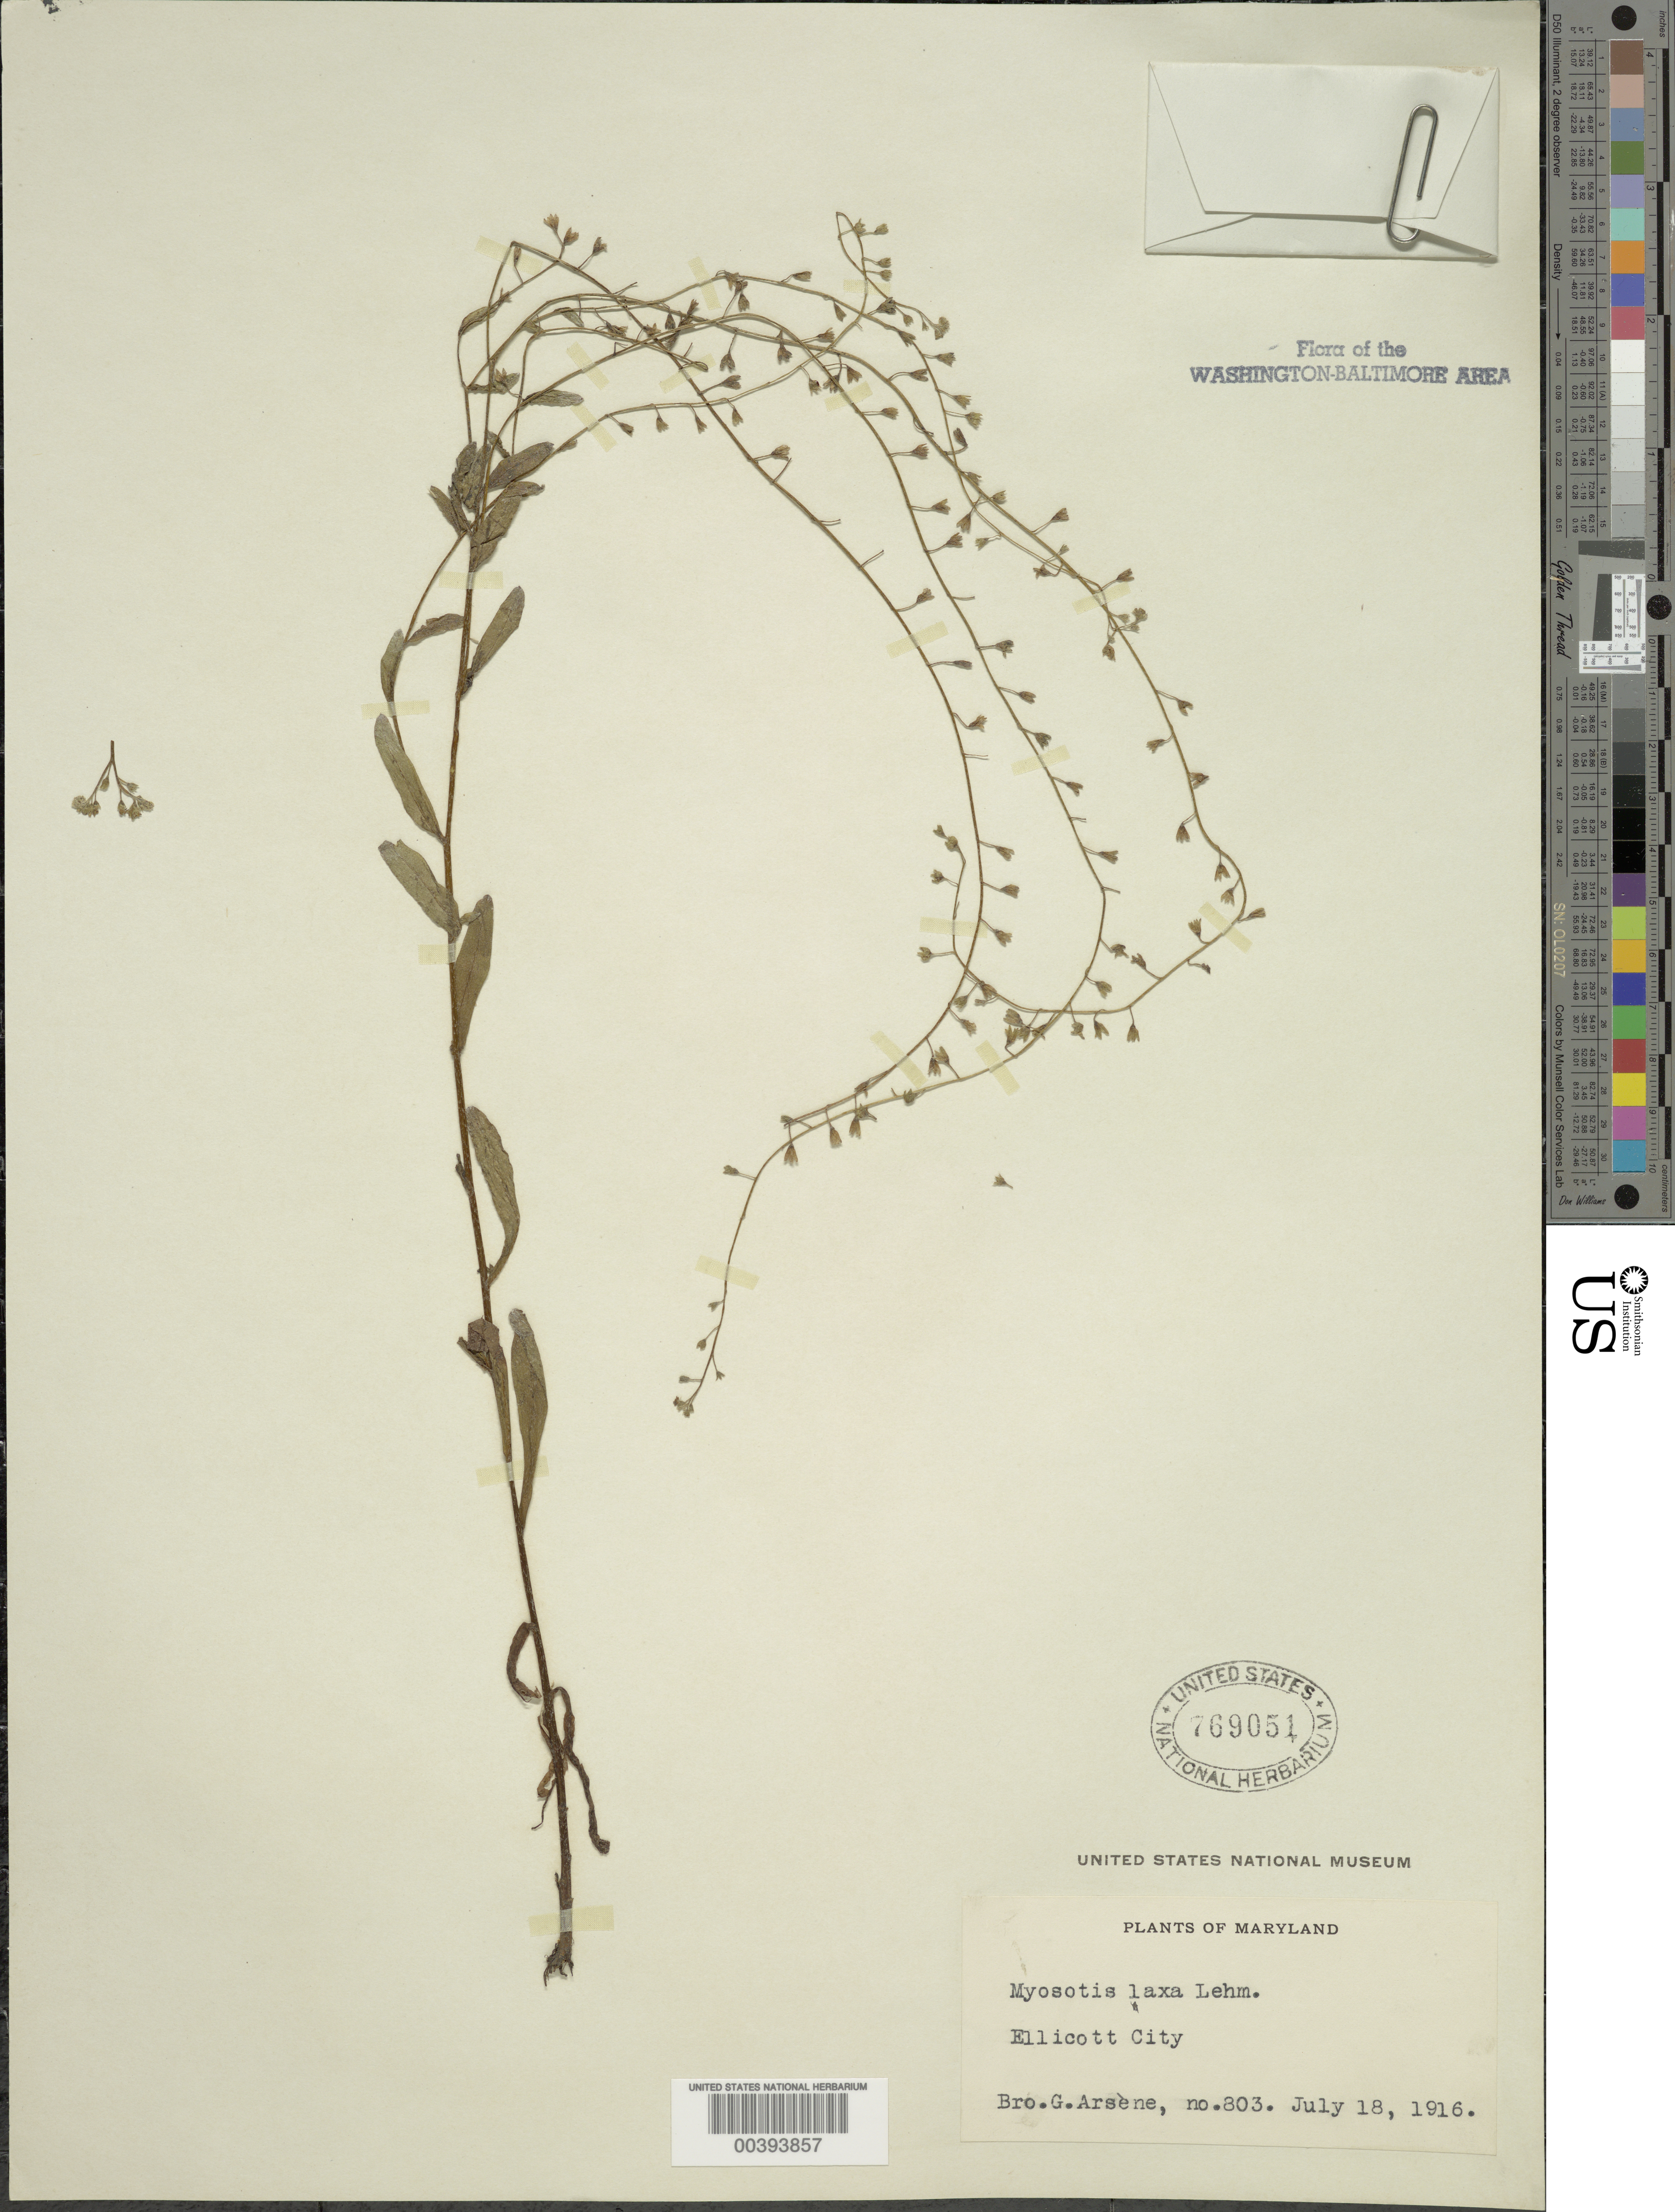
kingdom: Plantae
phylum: Tracheophyta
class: Magnoliopsida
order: Boraginales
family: Boraginaceae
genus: Myosotis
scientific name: Myosotis laxa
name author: F. Lehm.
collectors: Bro. G. Arsène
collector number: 803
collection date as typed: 18 Jul 1916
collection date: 1916-07-18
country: United States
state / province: Maryland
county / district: Howard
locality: Ellicott City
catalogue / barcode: US 769051